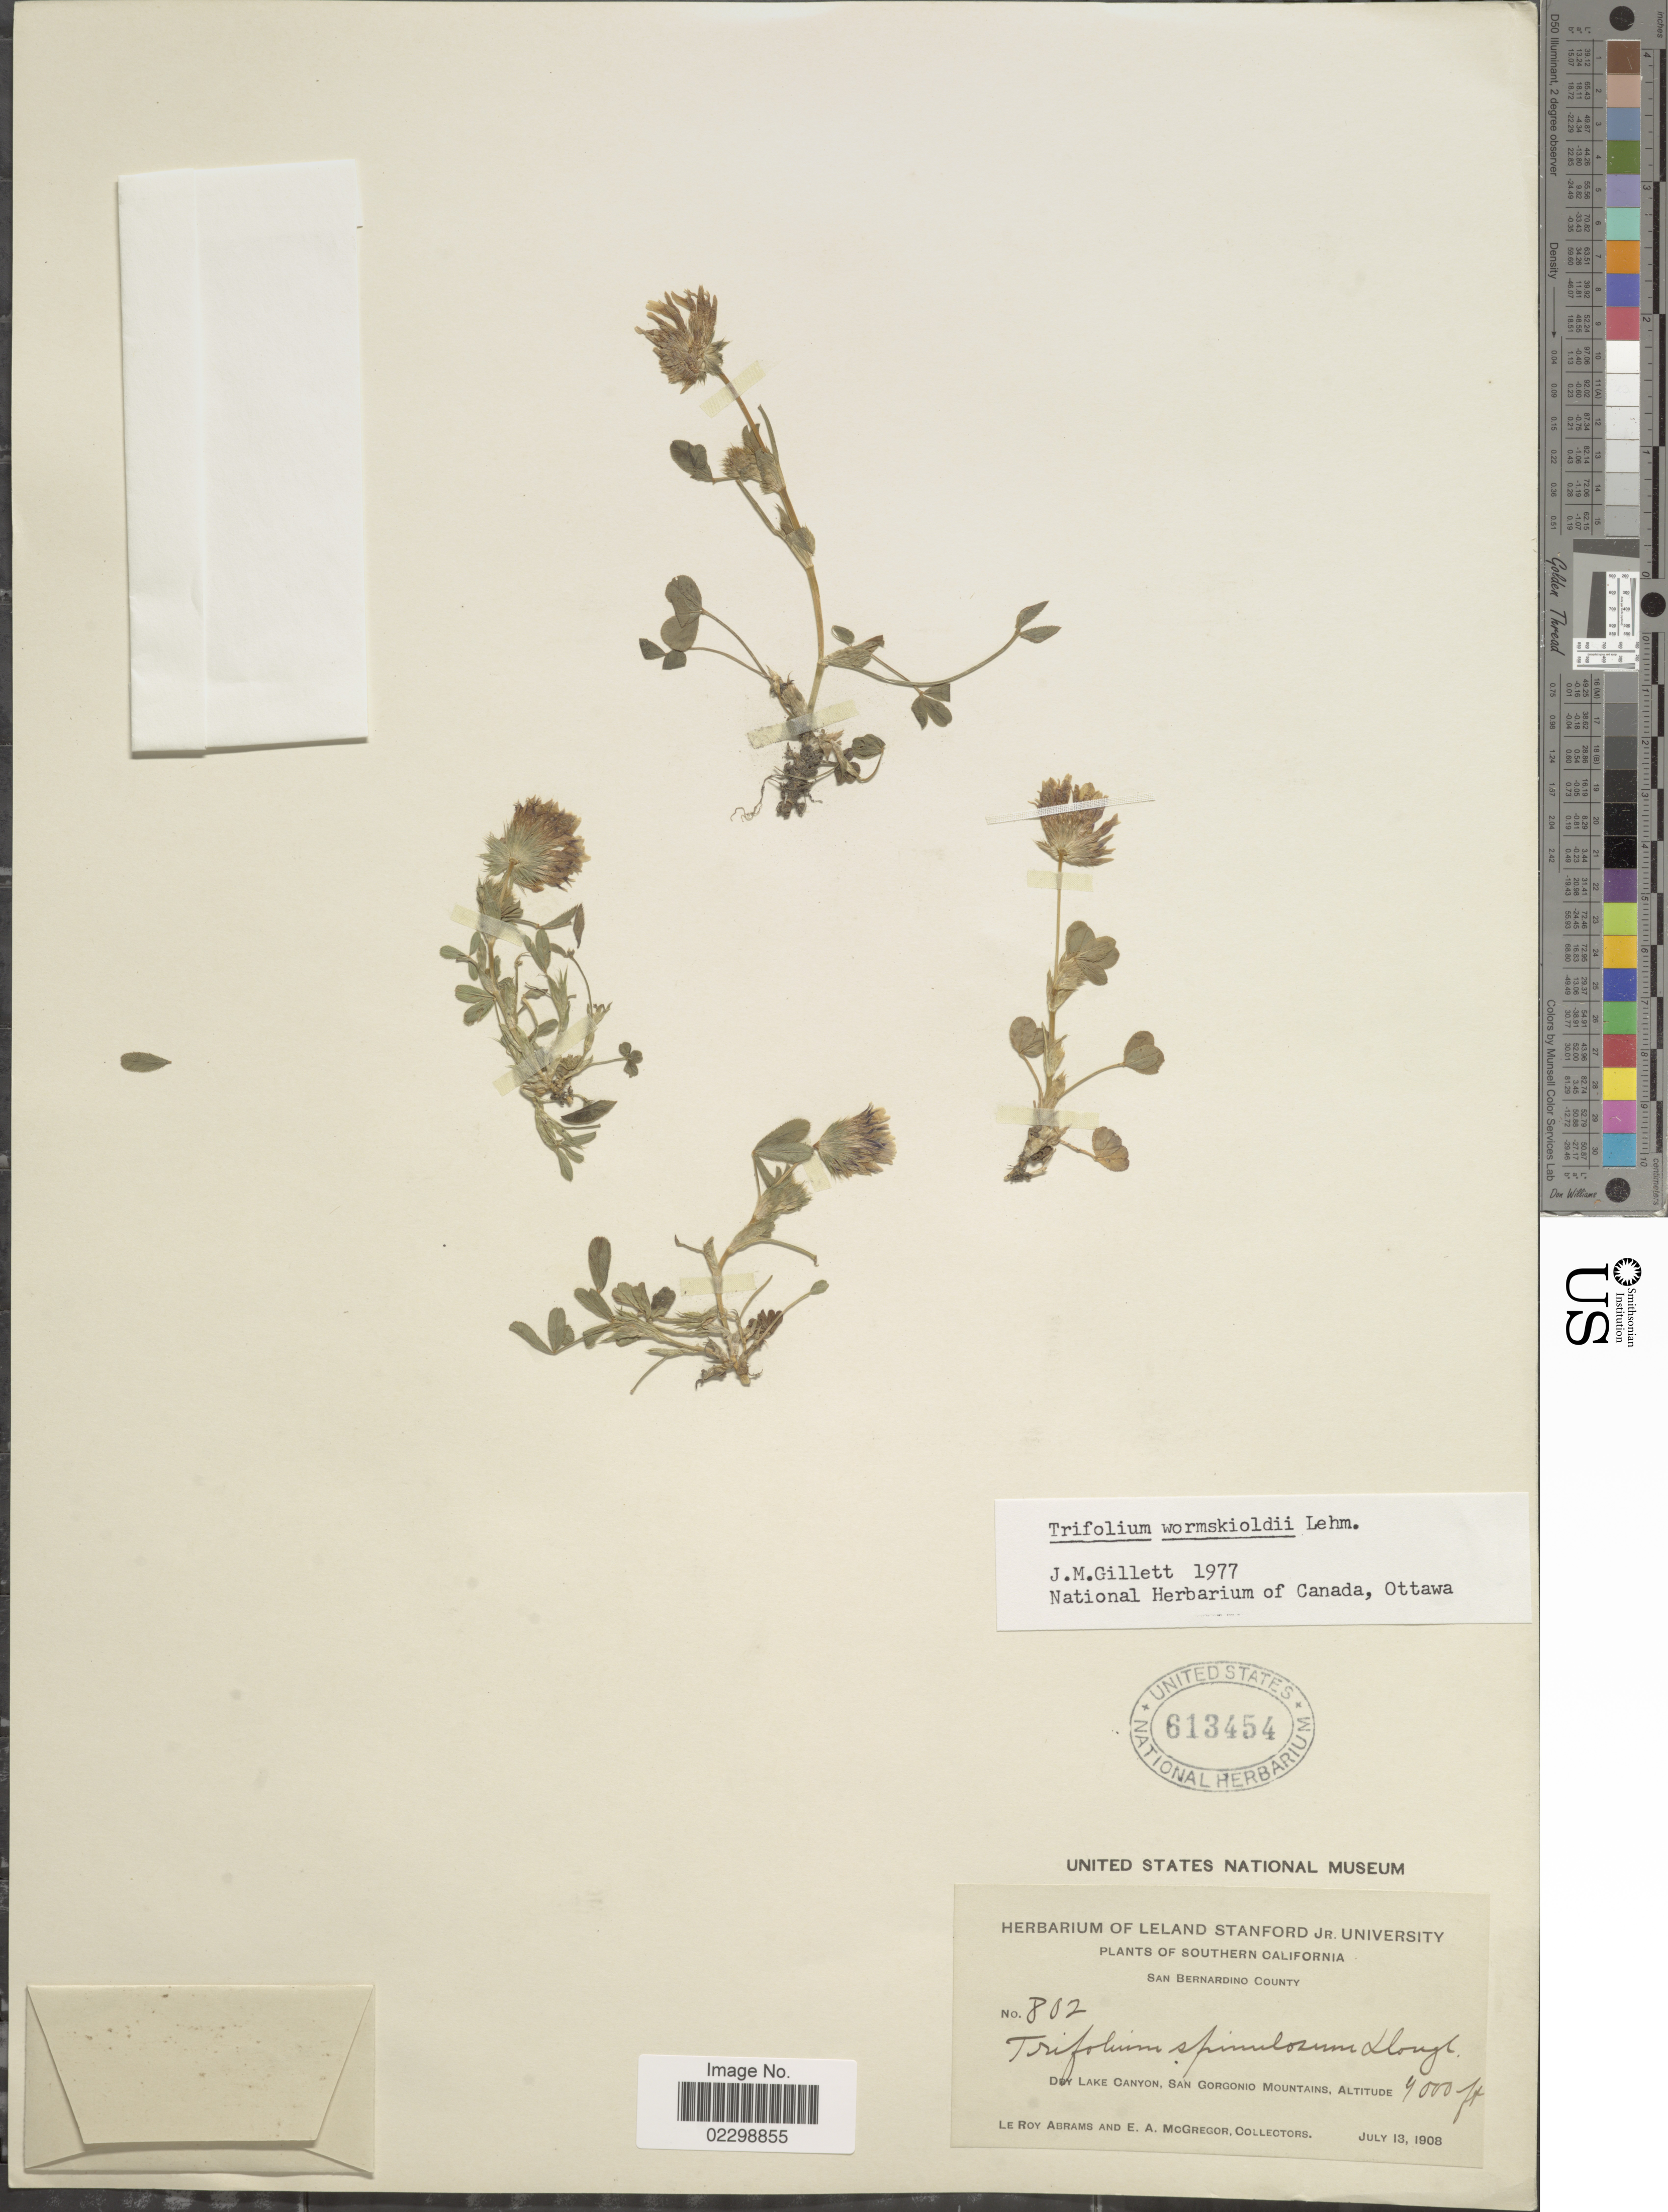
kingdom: Plantae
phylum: Tracheophyta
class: Magnoliopsida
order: Fabales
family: Fabaceae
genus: Trifolium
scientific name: Trifolium wormskioldii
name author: Lehm.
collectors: L. Abrams & E. A. McGregor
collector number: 802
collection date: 1908-07-13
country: United States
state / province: California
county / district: San Bernardino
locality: Southern California, San Bernardino County, Dry Lake Canyon, San Gorgonio Mountains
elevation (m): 1219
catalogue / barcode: US 613454